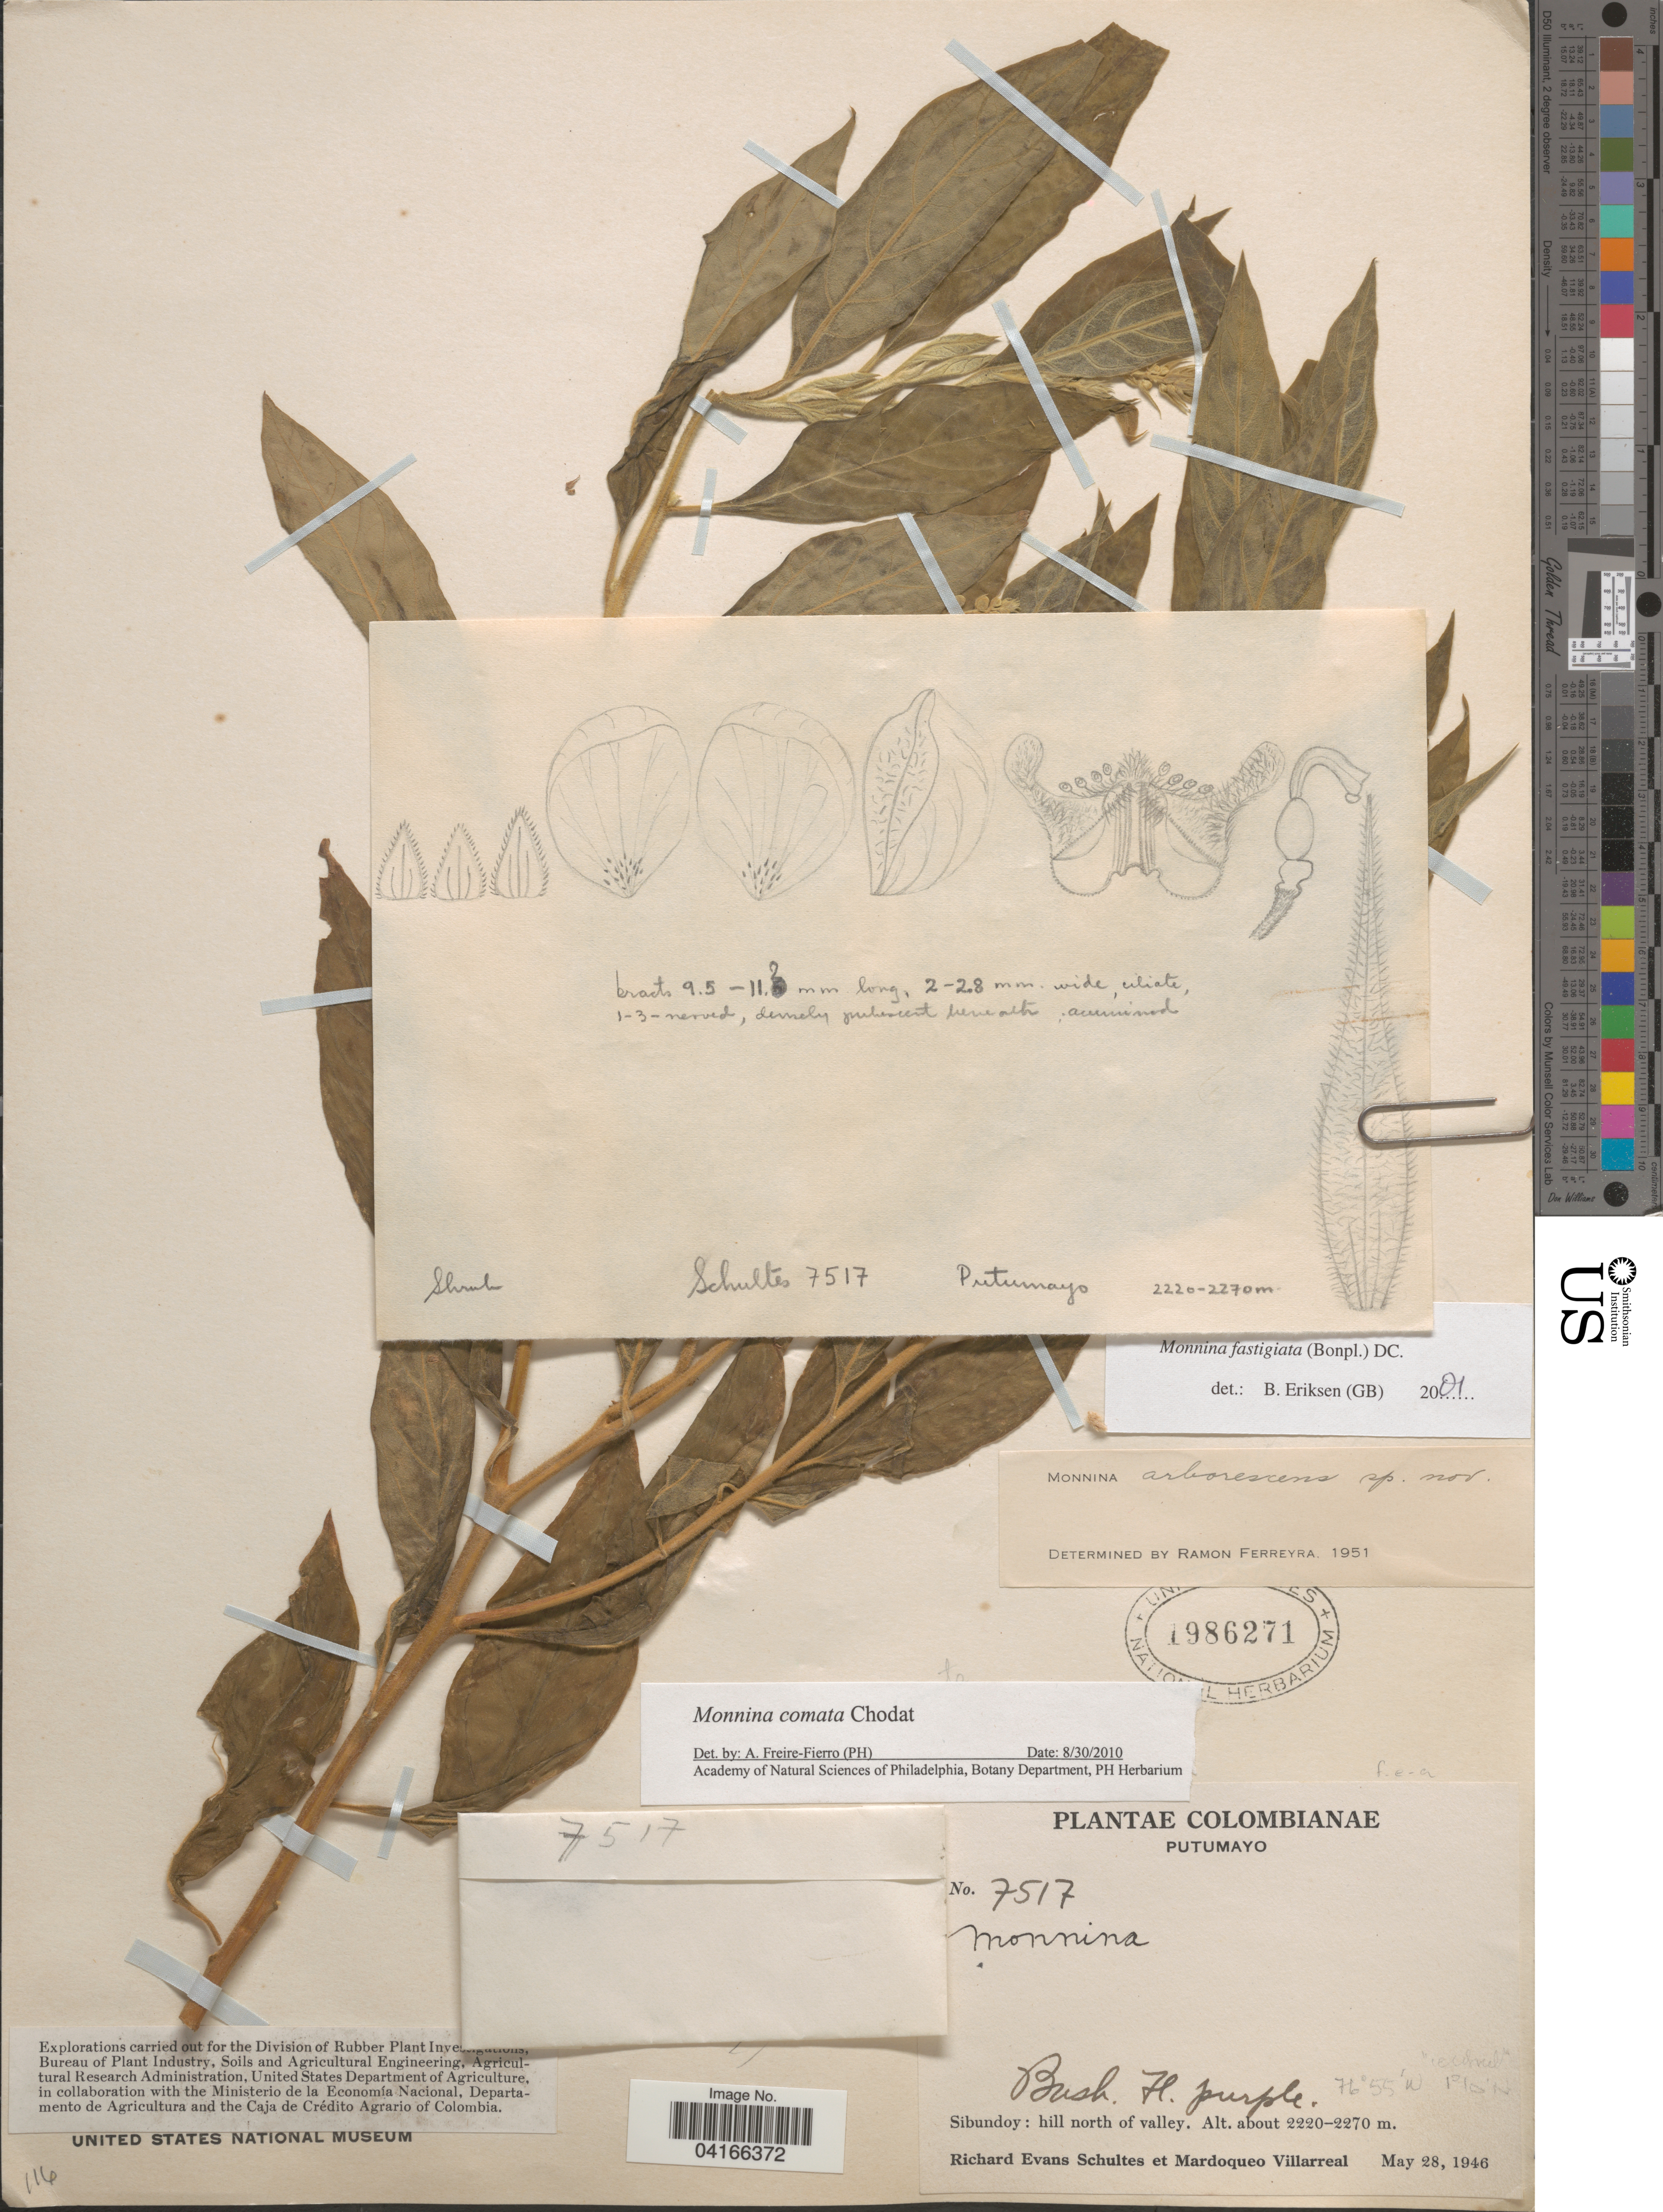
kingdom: Plantae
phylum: Tracheophyta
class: Magnoliopsida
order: Fabales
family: Polygalaceae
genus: Monnina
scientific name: Monnina comata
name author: Chodat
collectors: R. E. Schultes & M. Villarreal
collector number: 7517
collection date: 1946-05-28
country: Colombia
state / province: Putumayo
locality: Colombianae. Sibundoy: hill north of valley.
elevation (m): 2220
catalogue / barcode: US 1986271